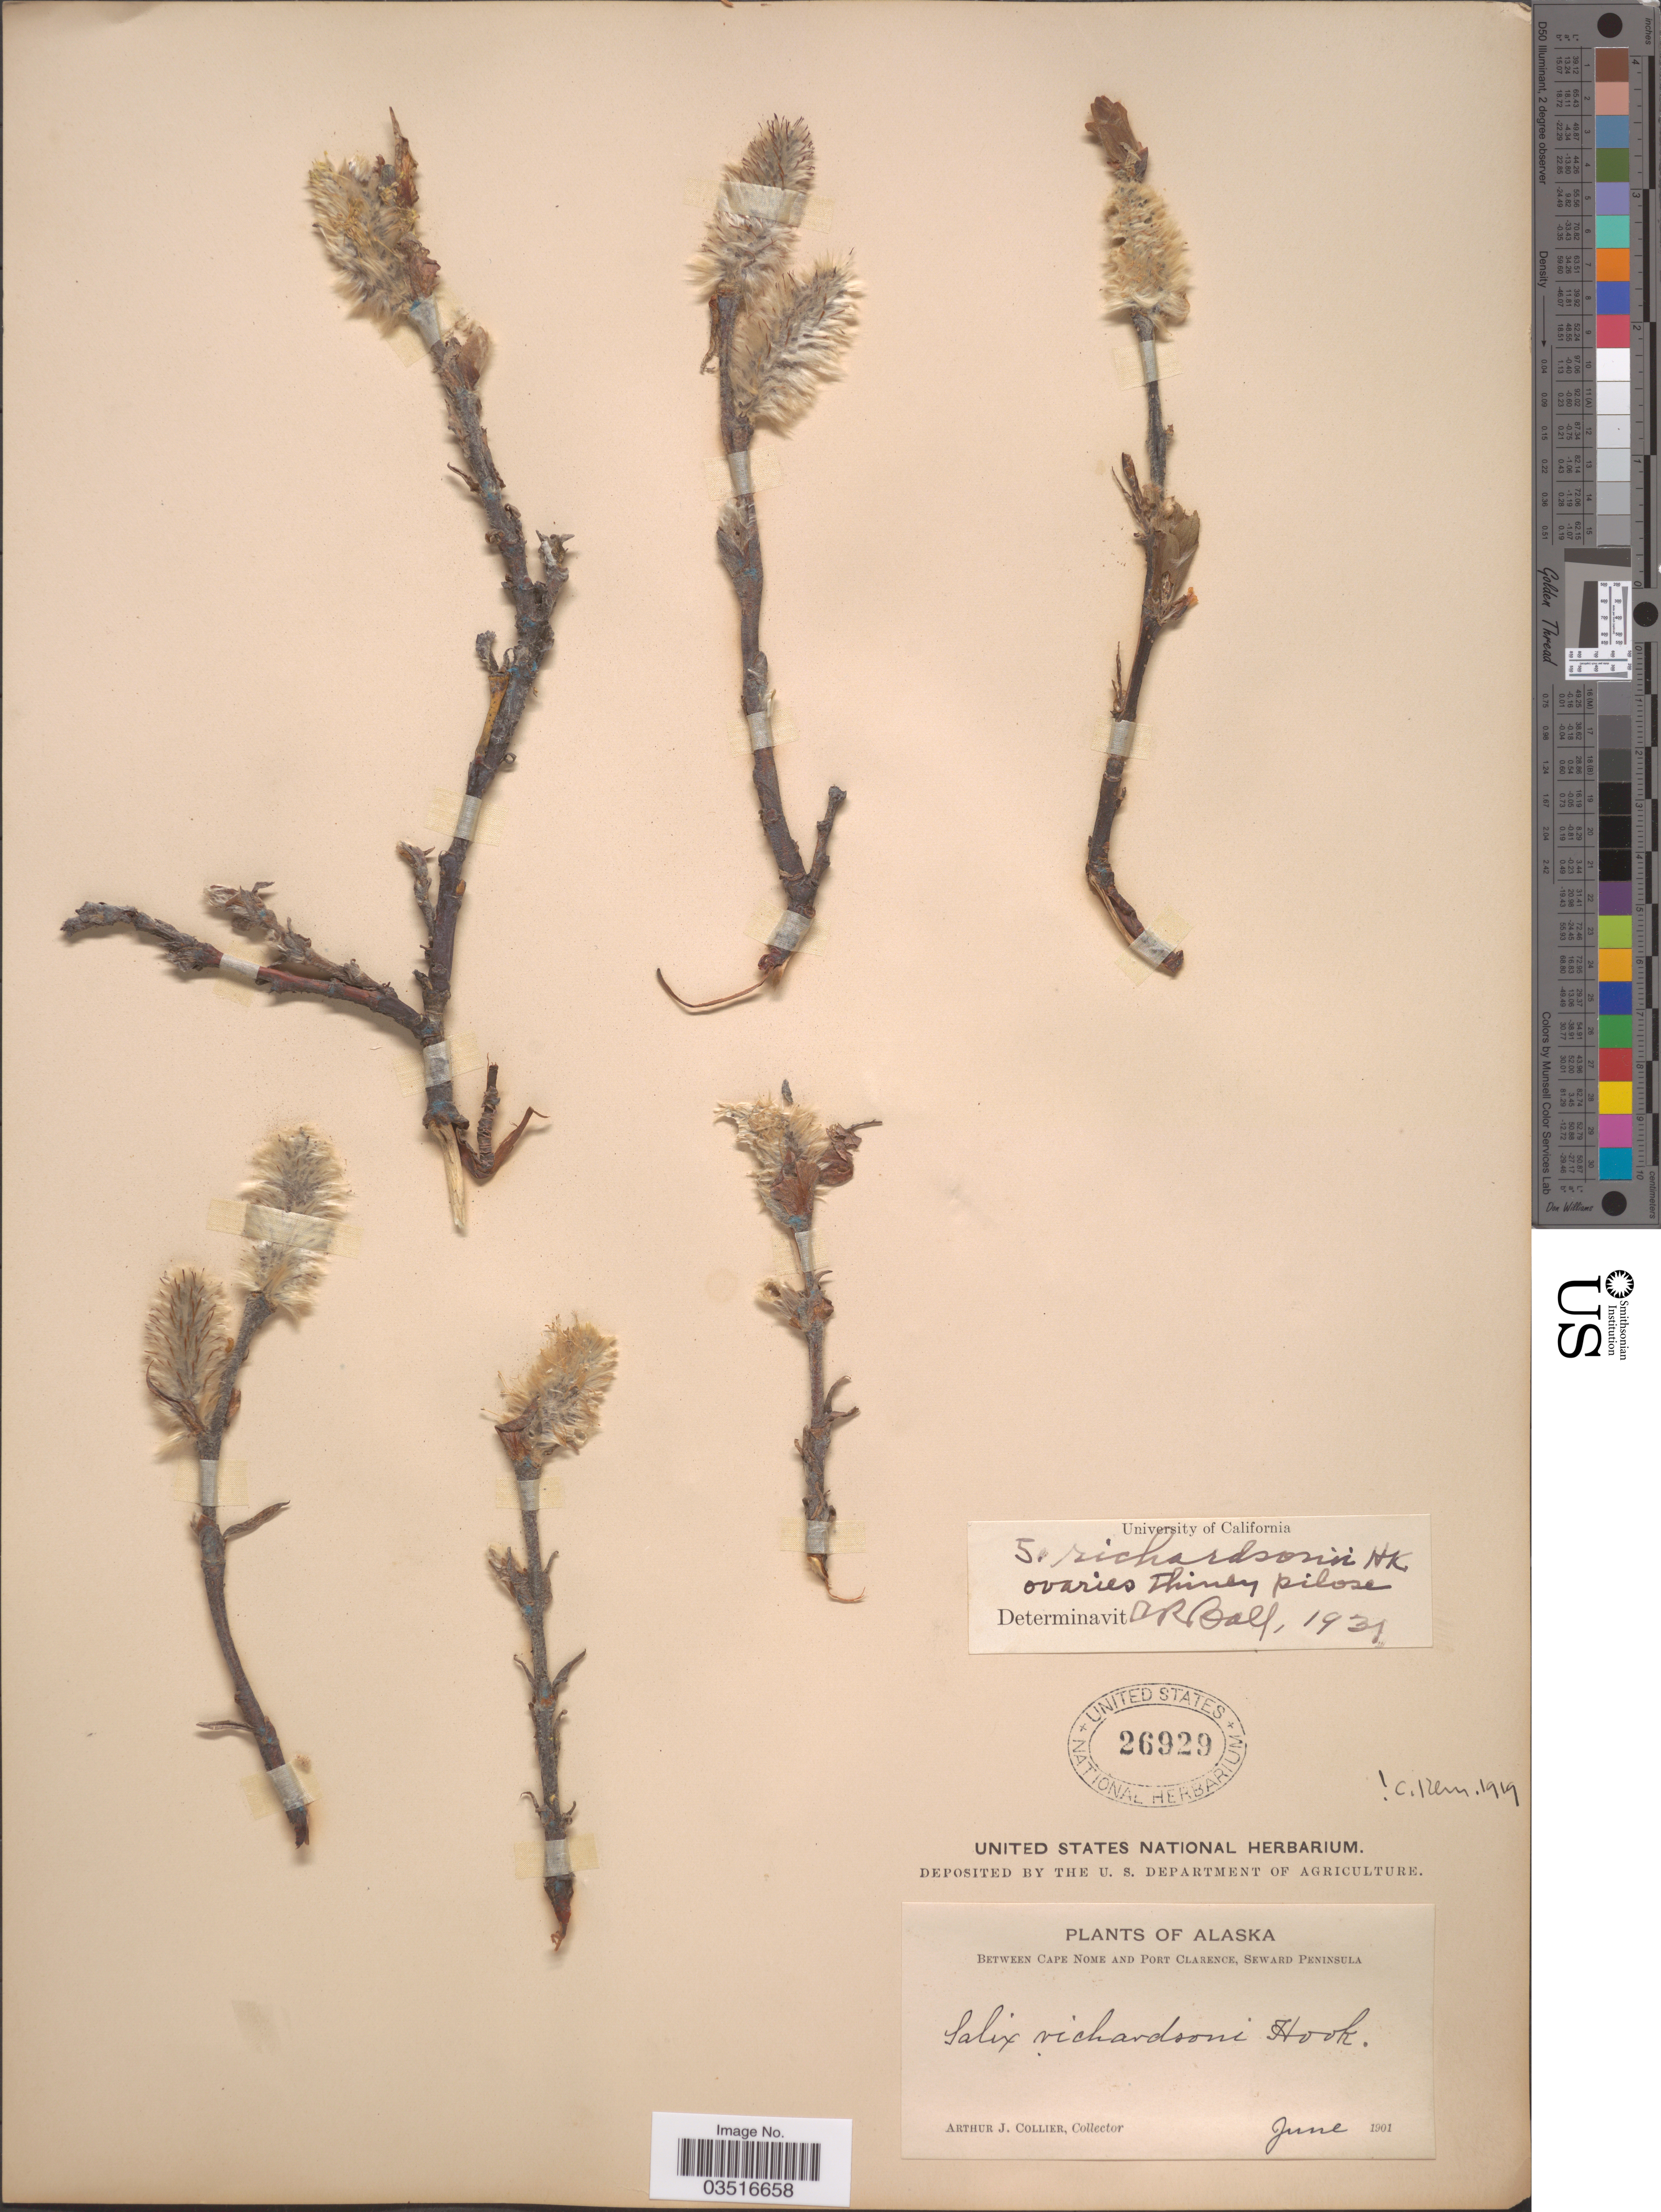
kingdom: Plantae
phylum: Tracheophyta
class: Magnoliopsida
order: Malpighiales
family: Salicaceae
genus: Salix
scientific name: Salix richardsonii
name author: Hook.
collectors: A. Collier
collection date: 1901-06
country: United States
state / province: Alaska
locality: Between Cape Nome and Port Clarence, Seward Peninsula.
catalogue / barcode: US 26929